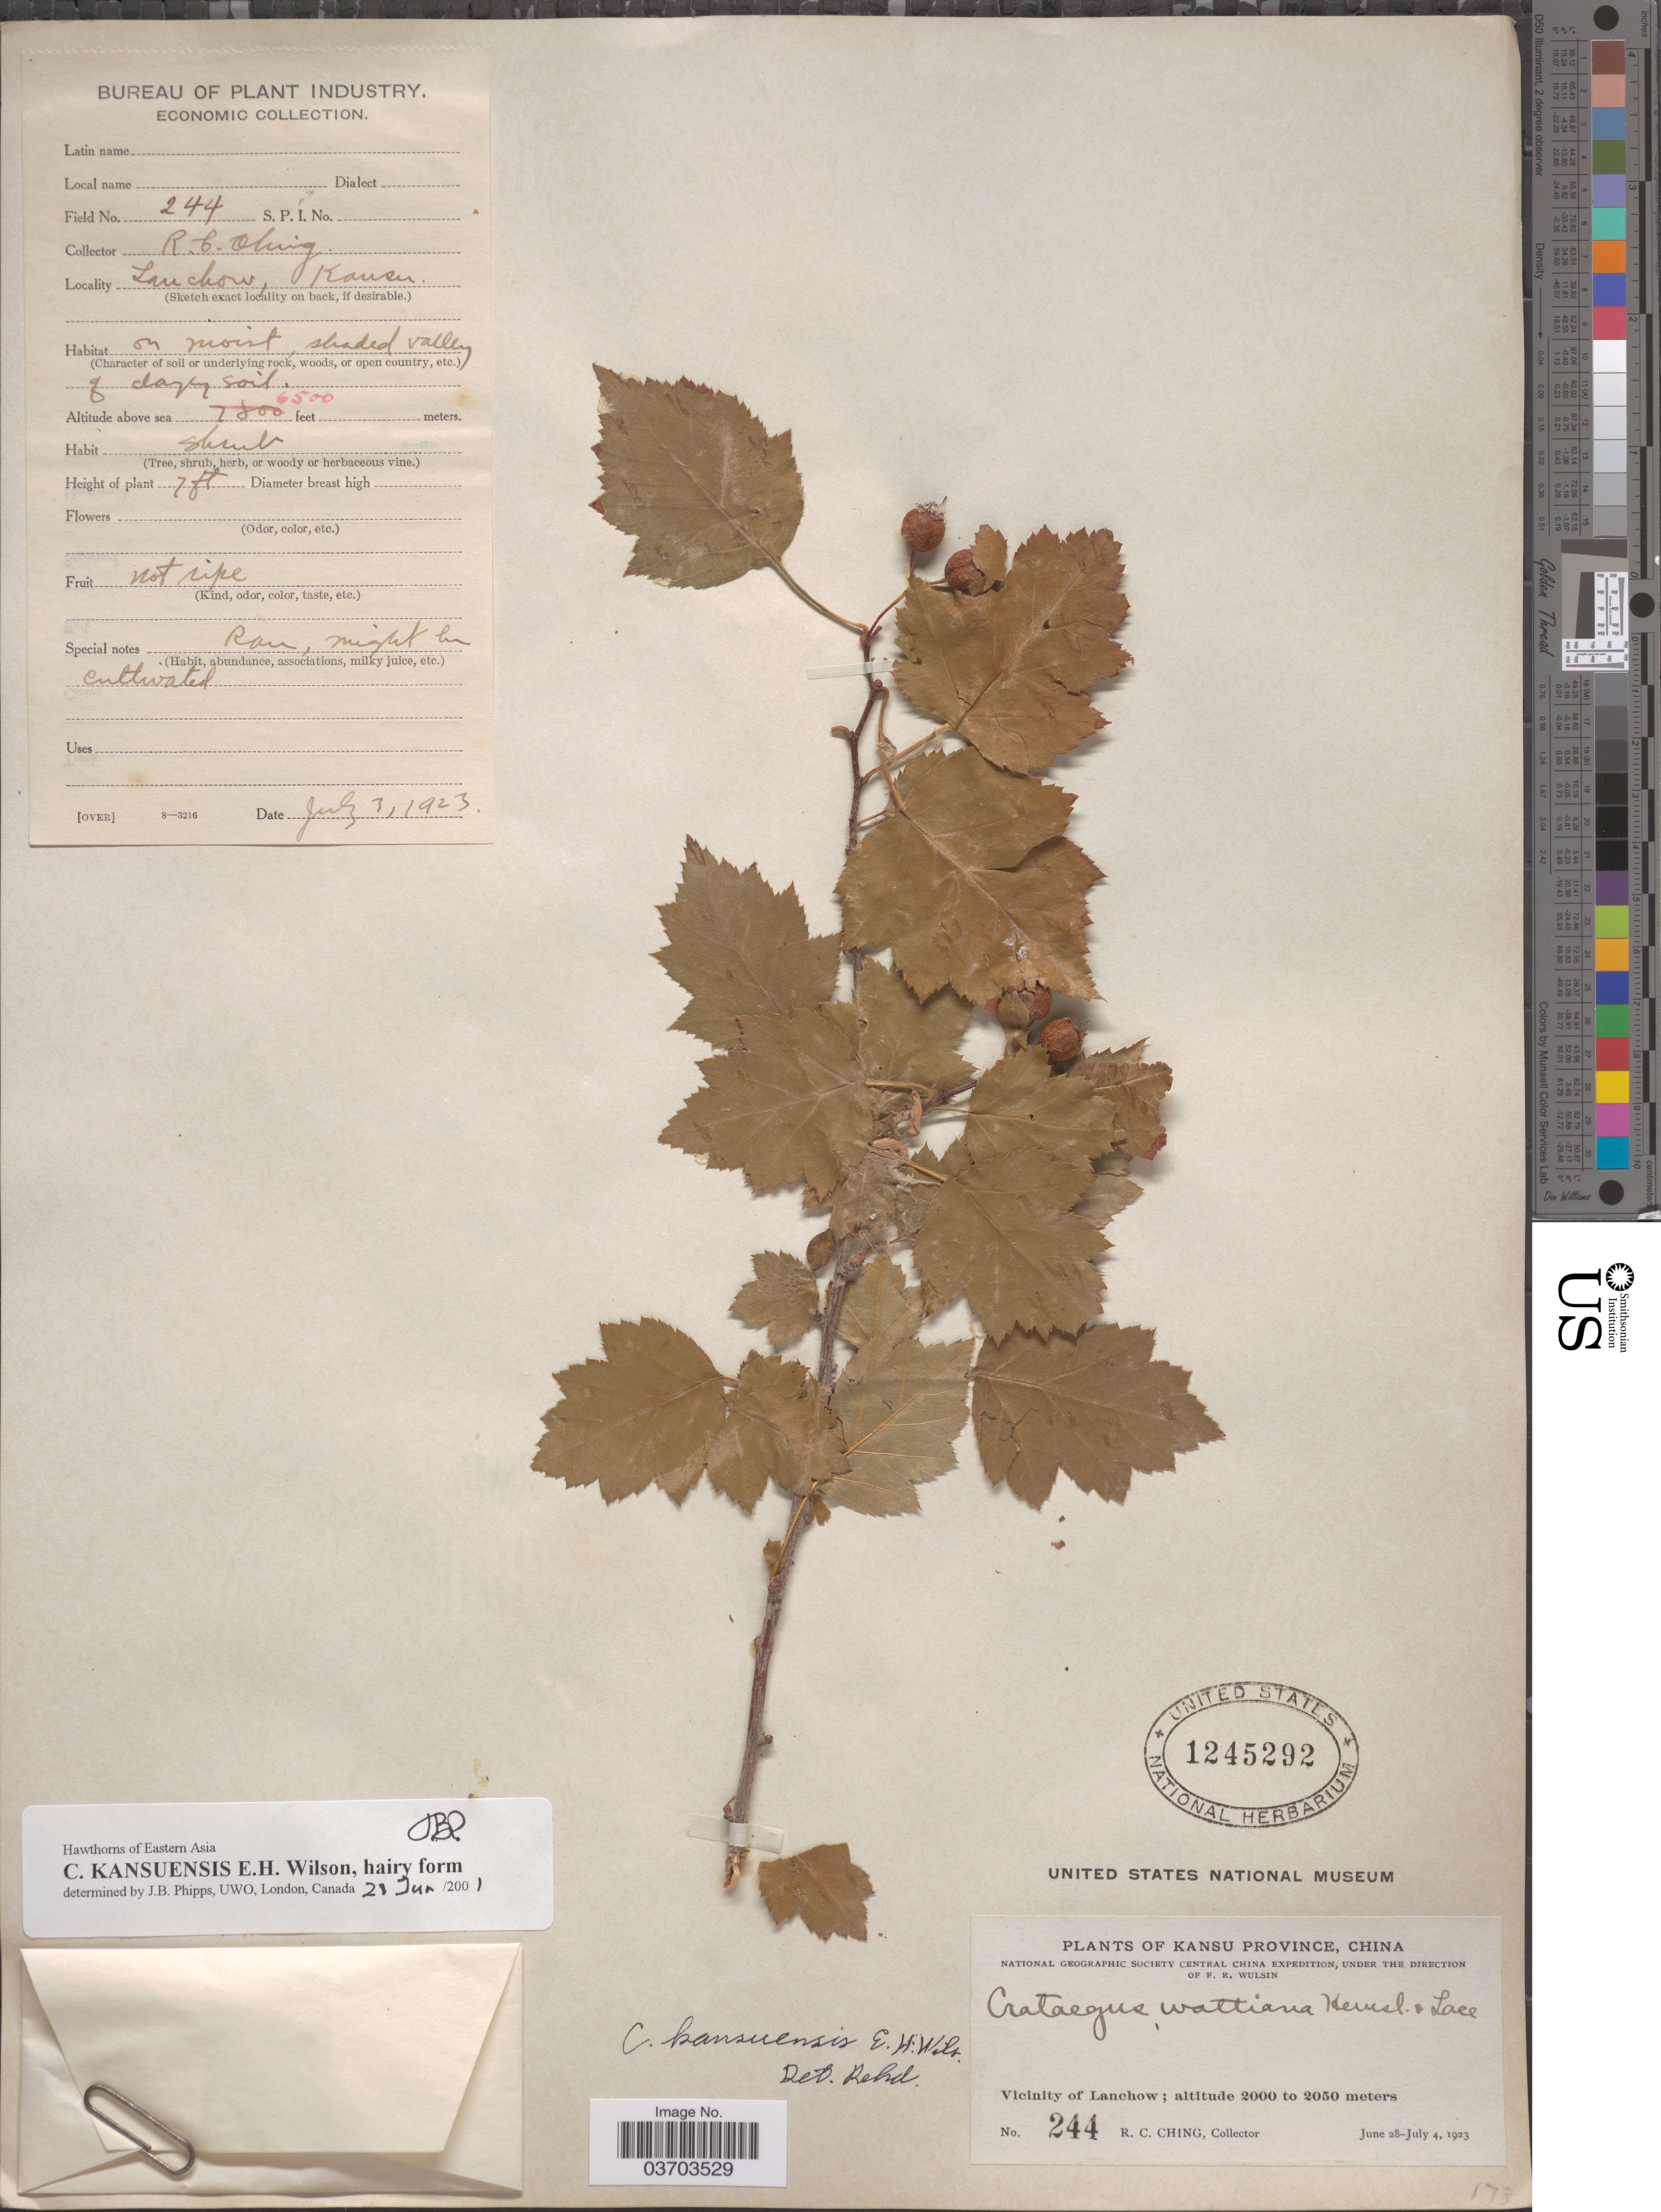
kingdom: Plantae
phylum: Tracheophyta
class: Magnoliopsida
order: Rosales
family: Rosaceae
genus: Crataegus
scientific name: Crataegus kansuensis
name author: E.H. Wilson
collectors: R. C. Ching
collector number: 244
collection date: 1923-07-03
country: China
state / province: Gansu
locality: Kansu Province. Vicinity of Lanchow.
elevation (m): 1981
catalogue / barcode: US 1245292